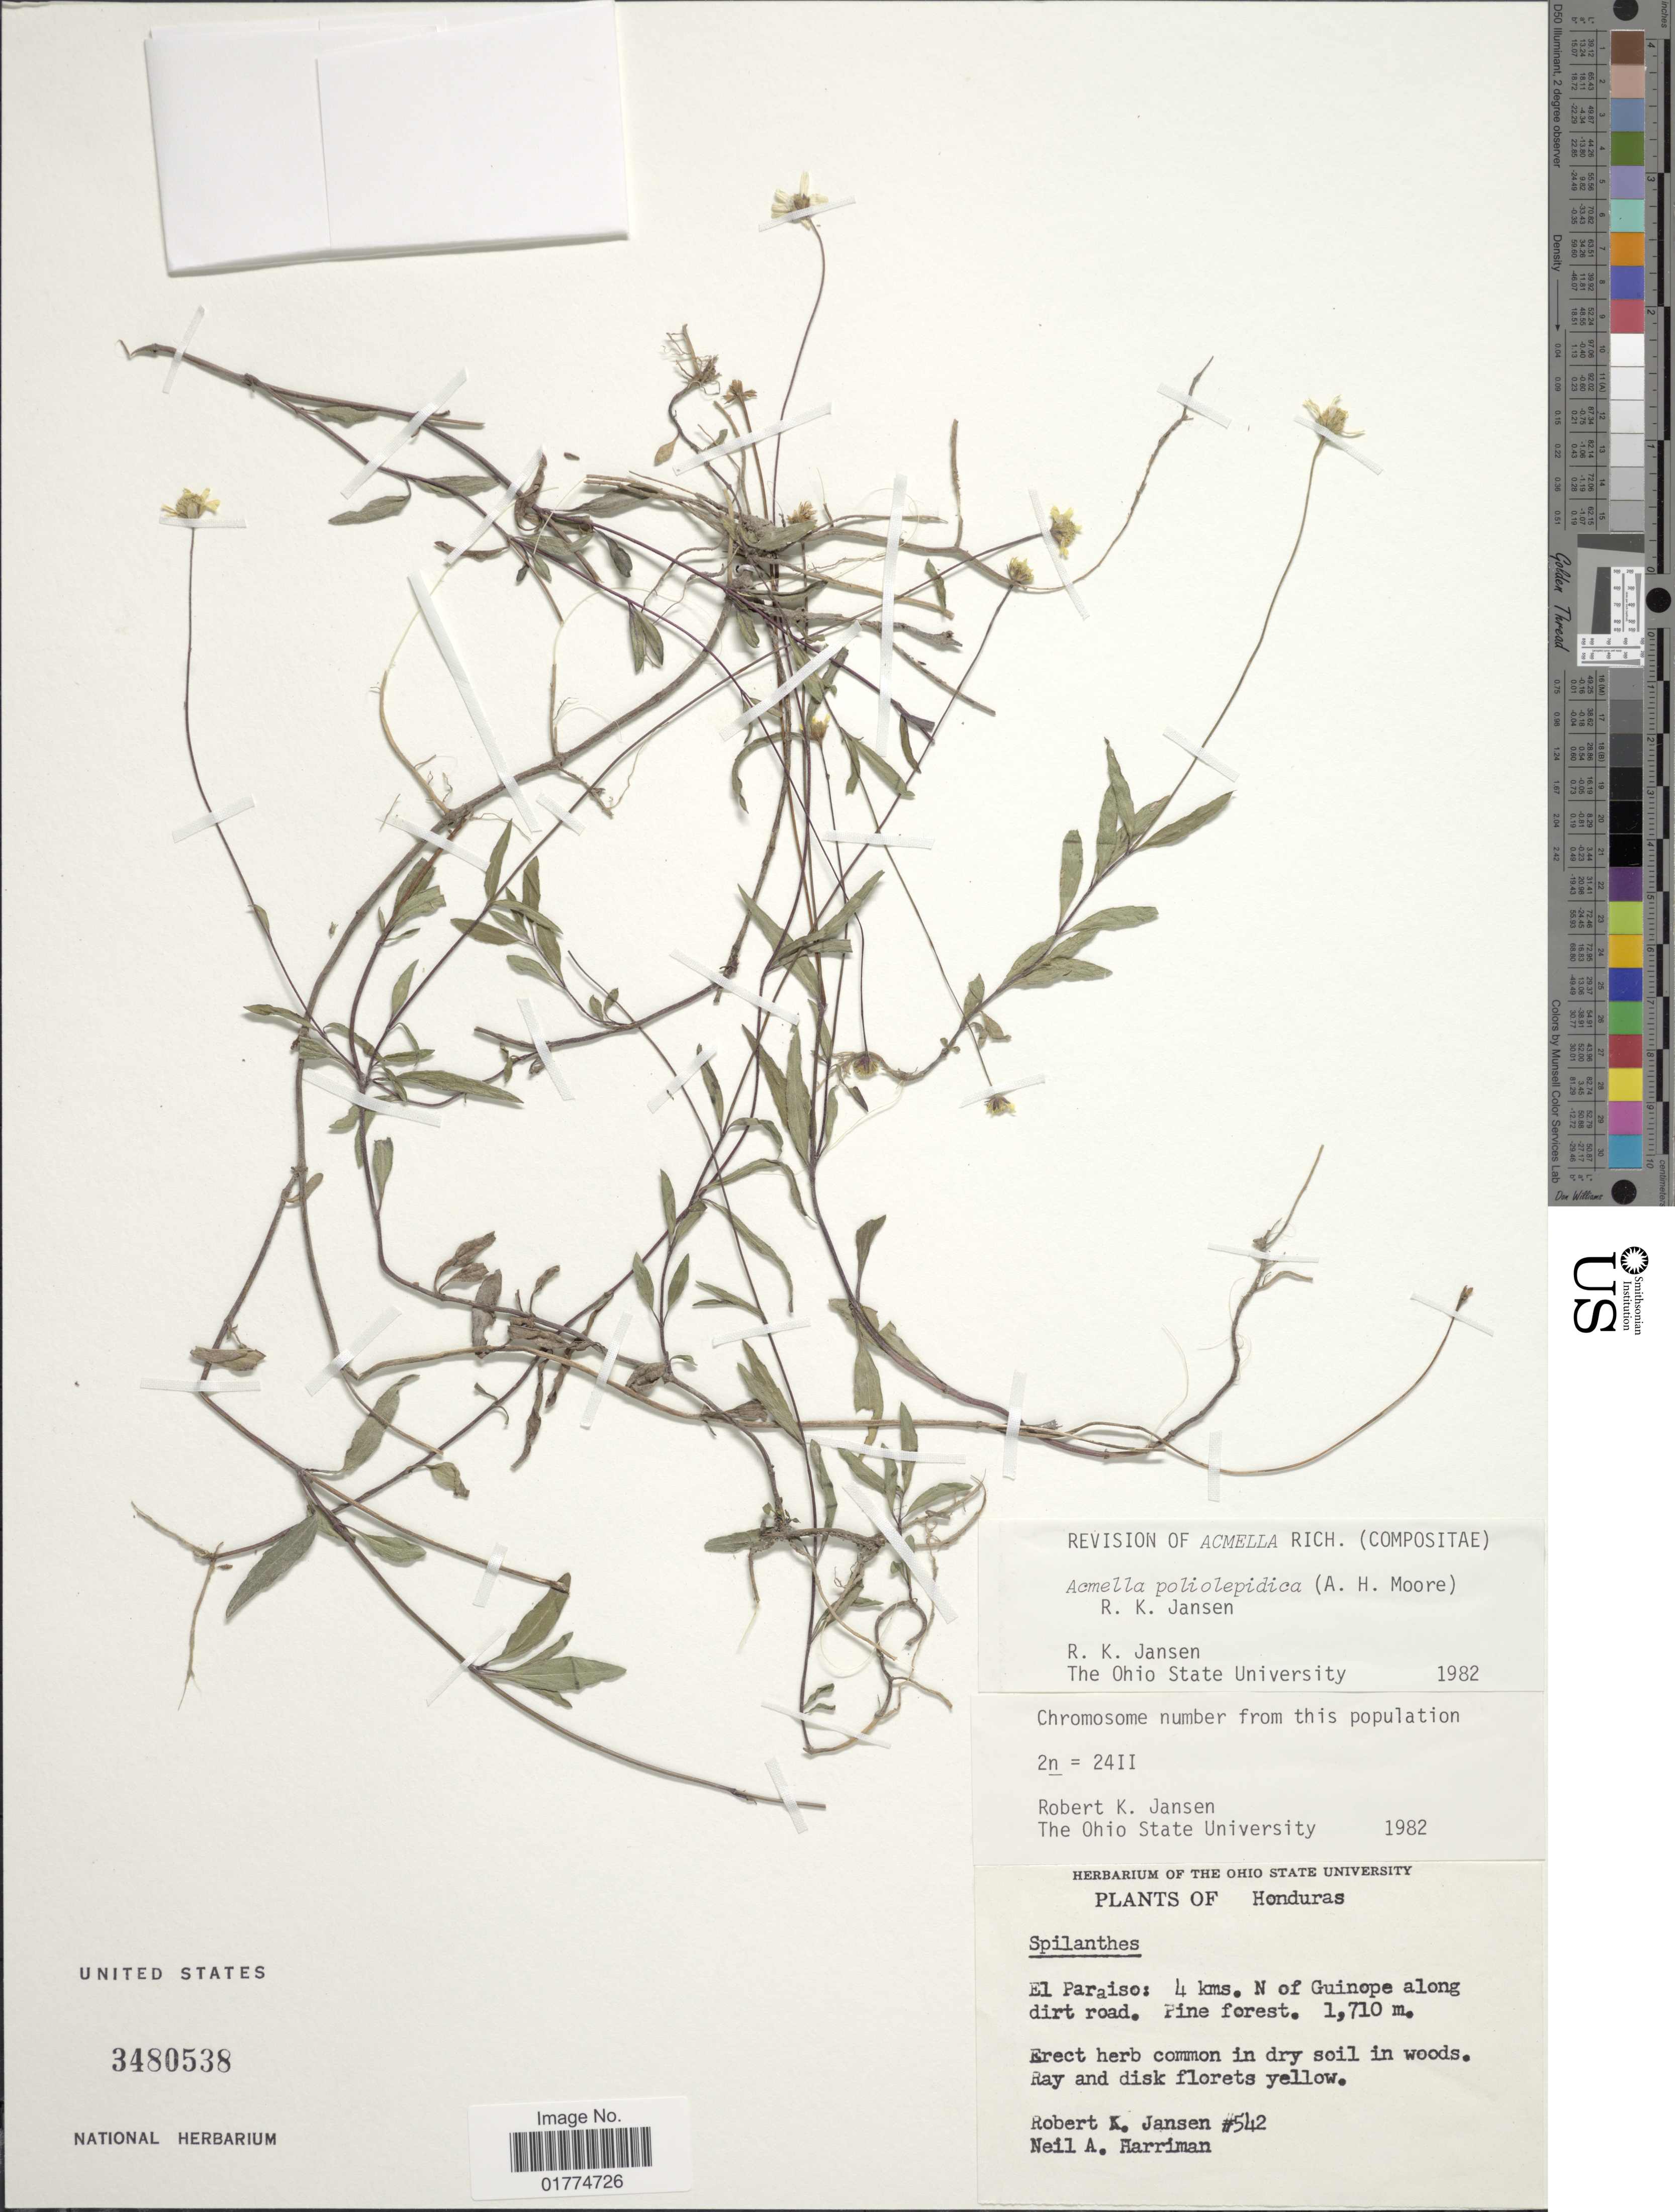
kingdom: Plantae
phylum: Tracheophyta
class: Magnoliopsida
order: Asterales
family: Asteraceae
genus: Acmella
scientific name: Acmella poliolepidica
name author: A.H. Moore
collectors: R. K. Jansen & N. A. Harriman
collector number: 542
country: Honduras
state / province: El Paraíso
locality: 4 kms. N of Guinope along dirt road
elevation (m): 1710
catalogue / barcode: US 3480538